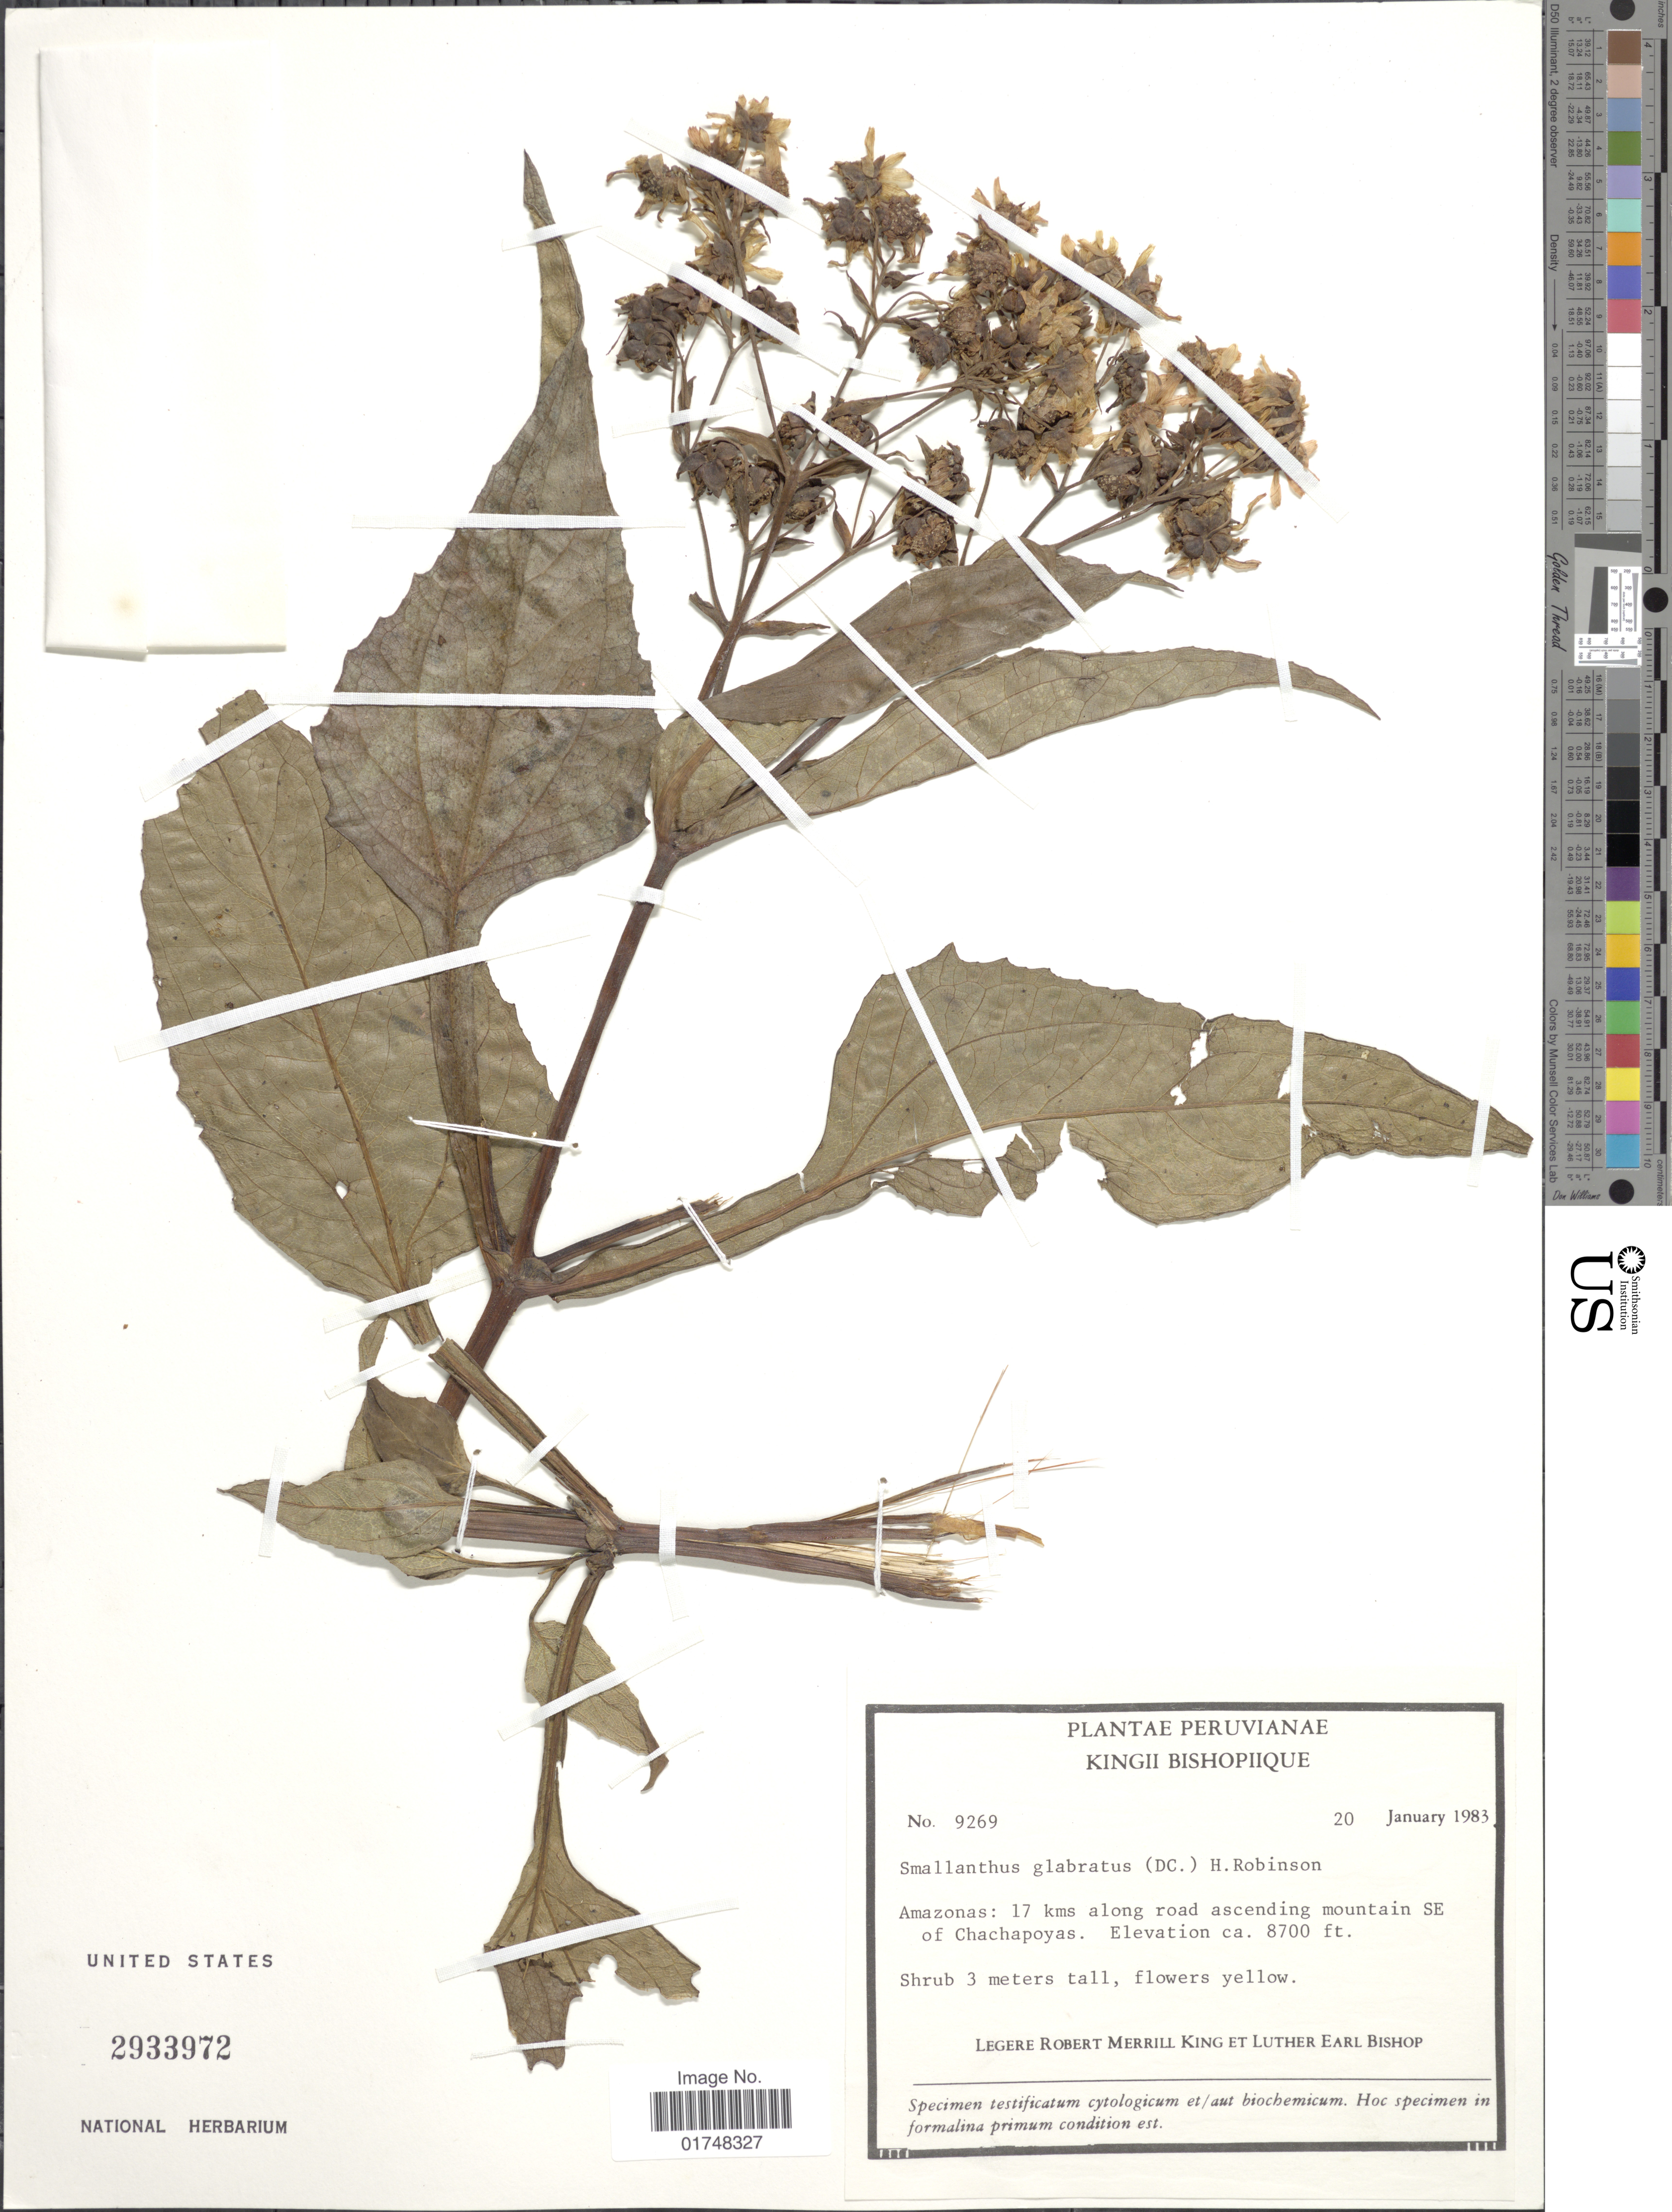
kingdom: Plantae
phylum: Tracheophyta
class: Magnoliopsida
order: Asterales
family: Asteraceae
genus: Smallanthus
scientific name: Smallanthus glabratus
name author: (DC.) H. Rob.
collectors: R. M. King & L. E. Bishop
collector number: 9269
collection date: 1983-01-20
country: Peru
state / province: Amazonas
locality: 17 kms along road ascending mountain SE of Chachapoyas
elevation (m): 2652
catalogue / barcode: US 2933972